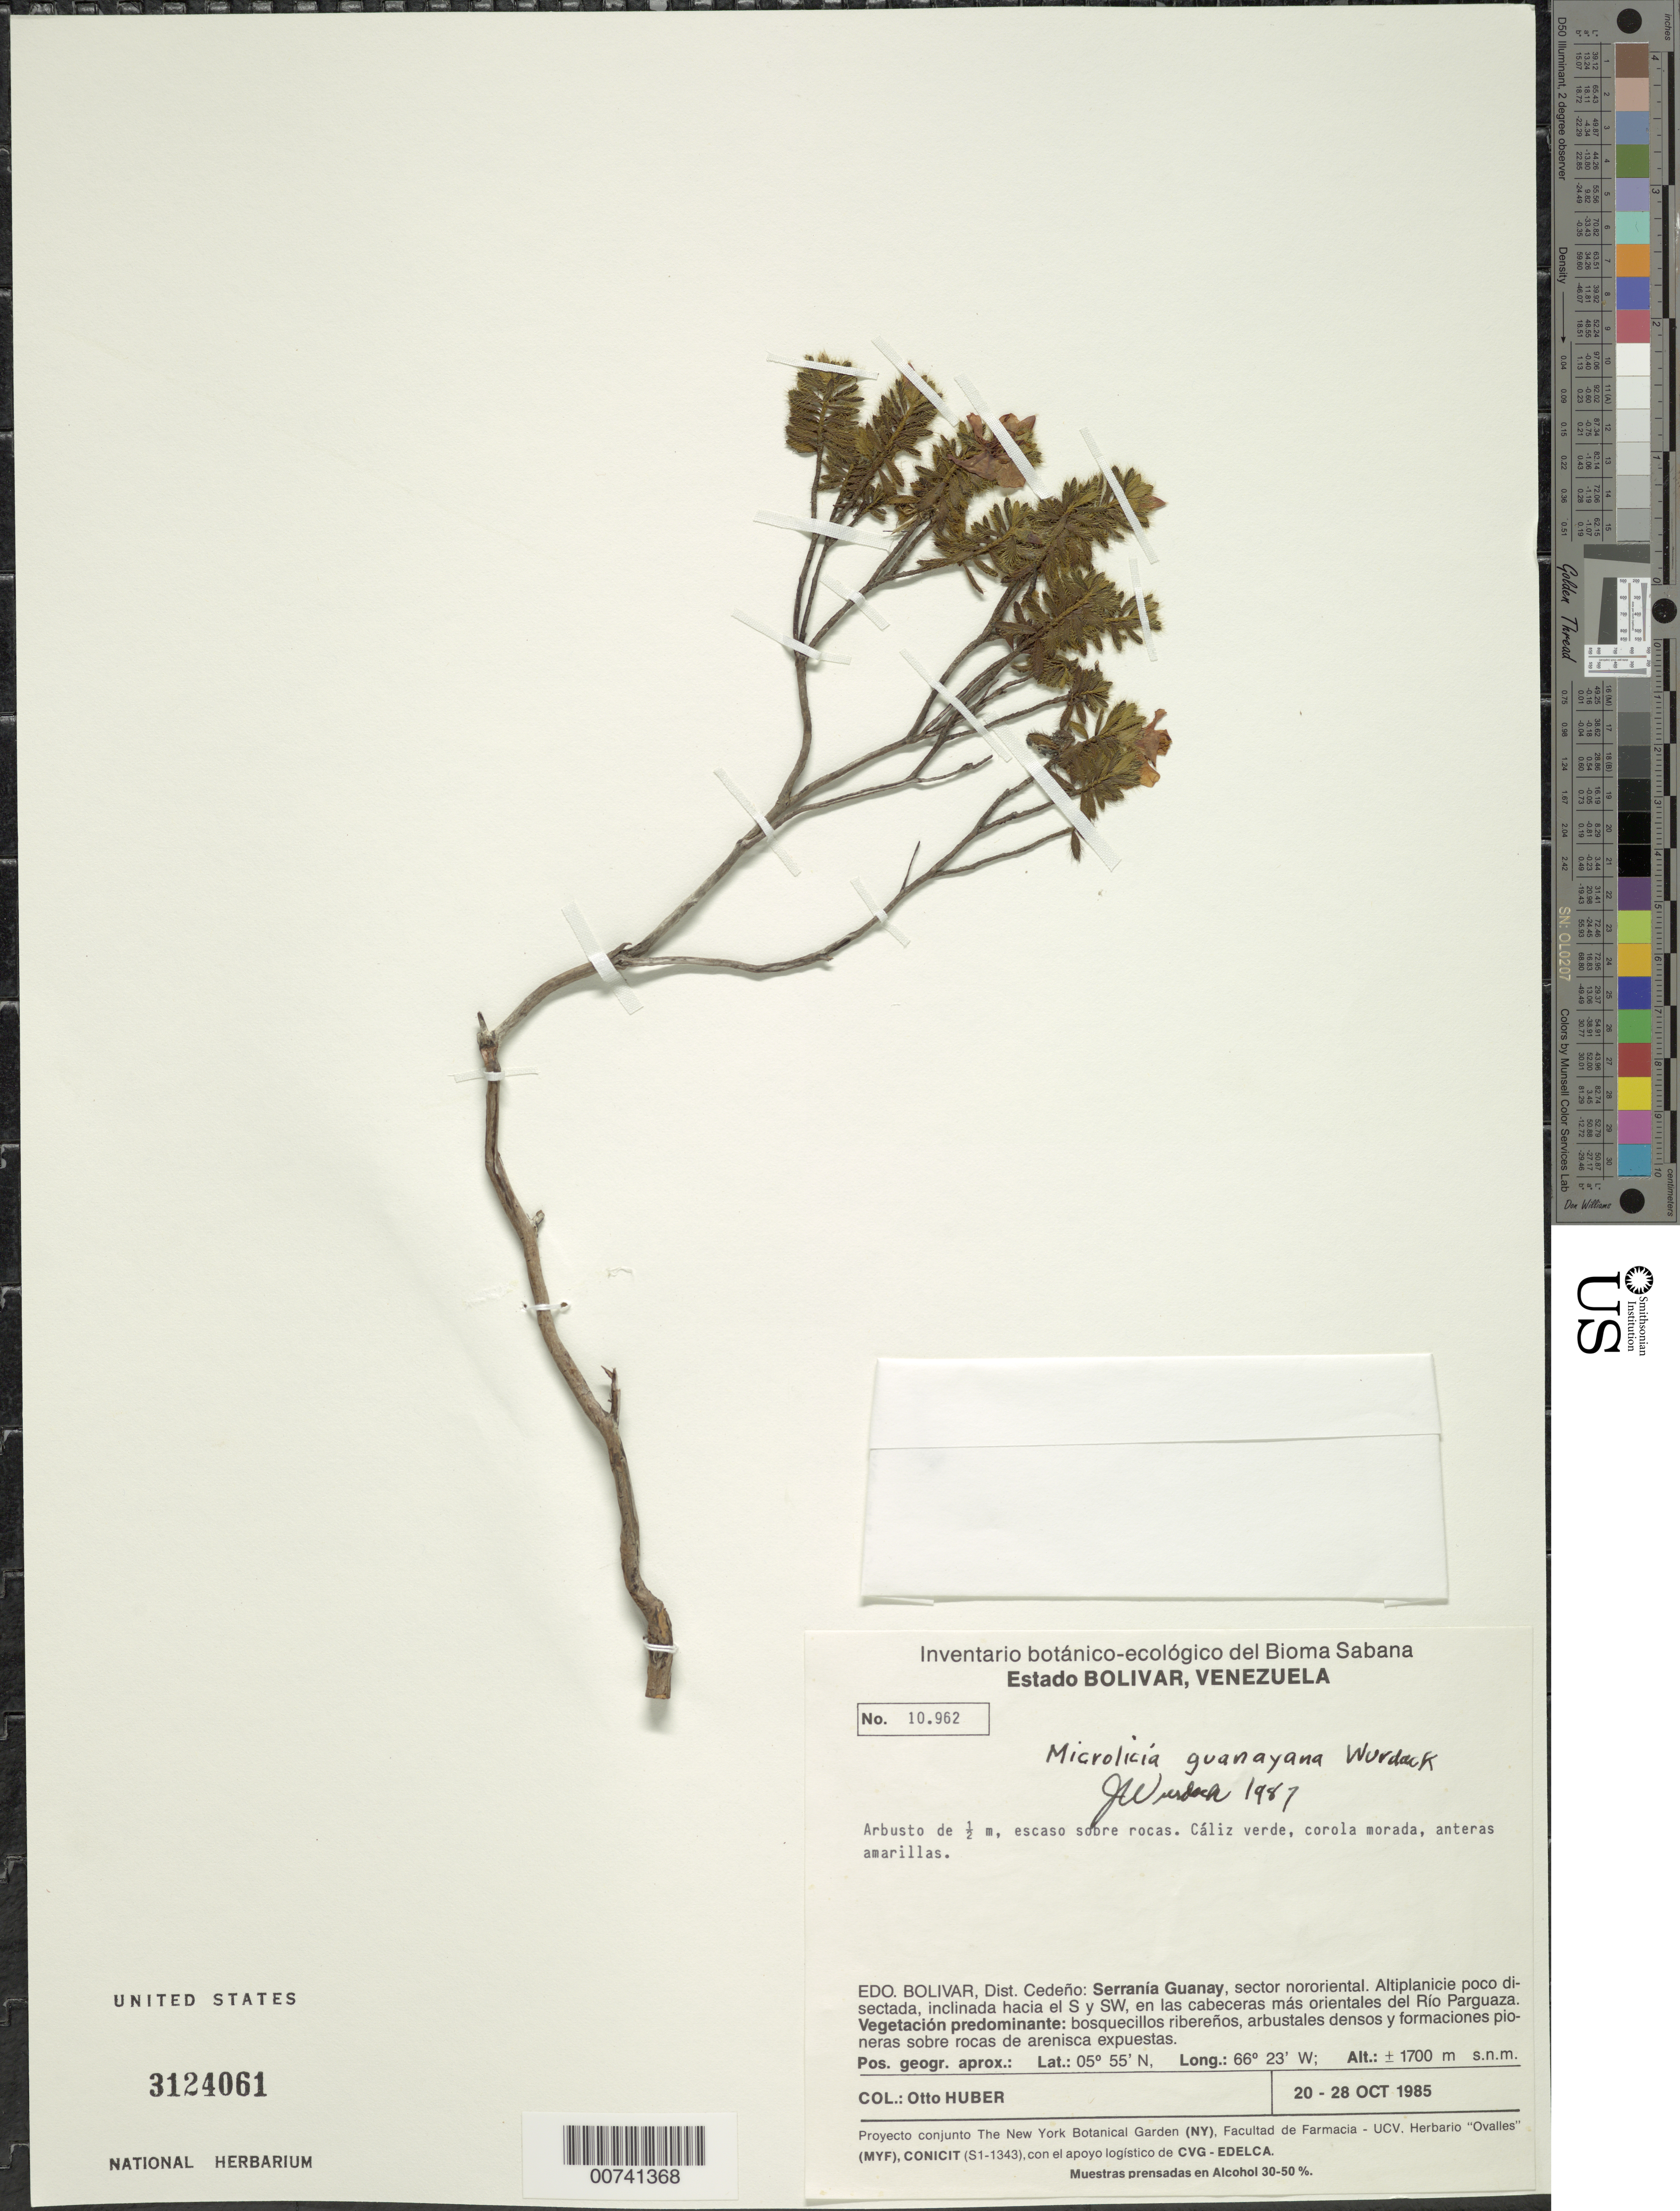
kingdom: Plantae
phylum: Tracheophyta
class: Magnoliopsida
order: Myrtales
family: Melastomataceae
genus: Microlicia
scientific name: Microlicia guanayana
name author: Wurdack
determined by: Wurdack, John J., (US), US (UNITED STATES)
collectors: O. Huber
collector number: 10962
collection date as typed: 20-Oct-85 to 28-Oct-85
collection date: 1985-10-20/1985-10-28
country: Venezuela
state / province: Bolívar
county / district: Cedeño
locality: Serrania Guanay, sector nororientales; en las cabeceras más orientales del Río Parguaza.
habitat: On rocks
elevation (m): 1700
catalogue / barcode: US 3124061